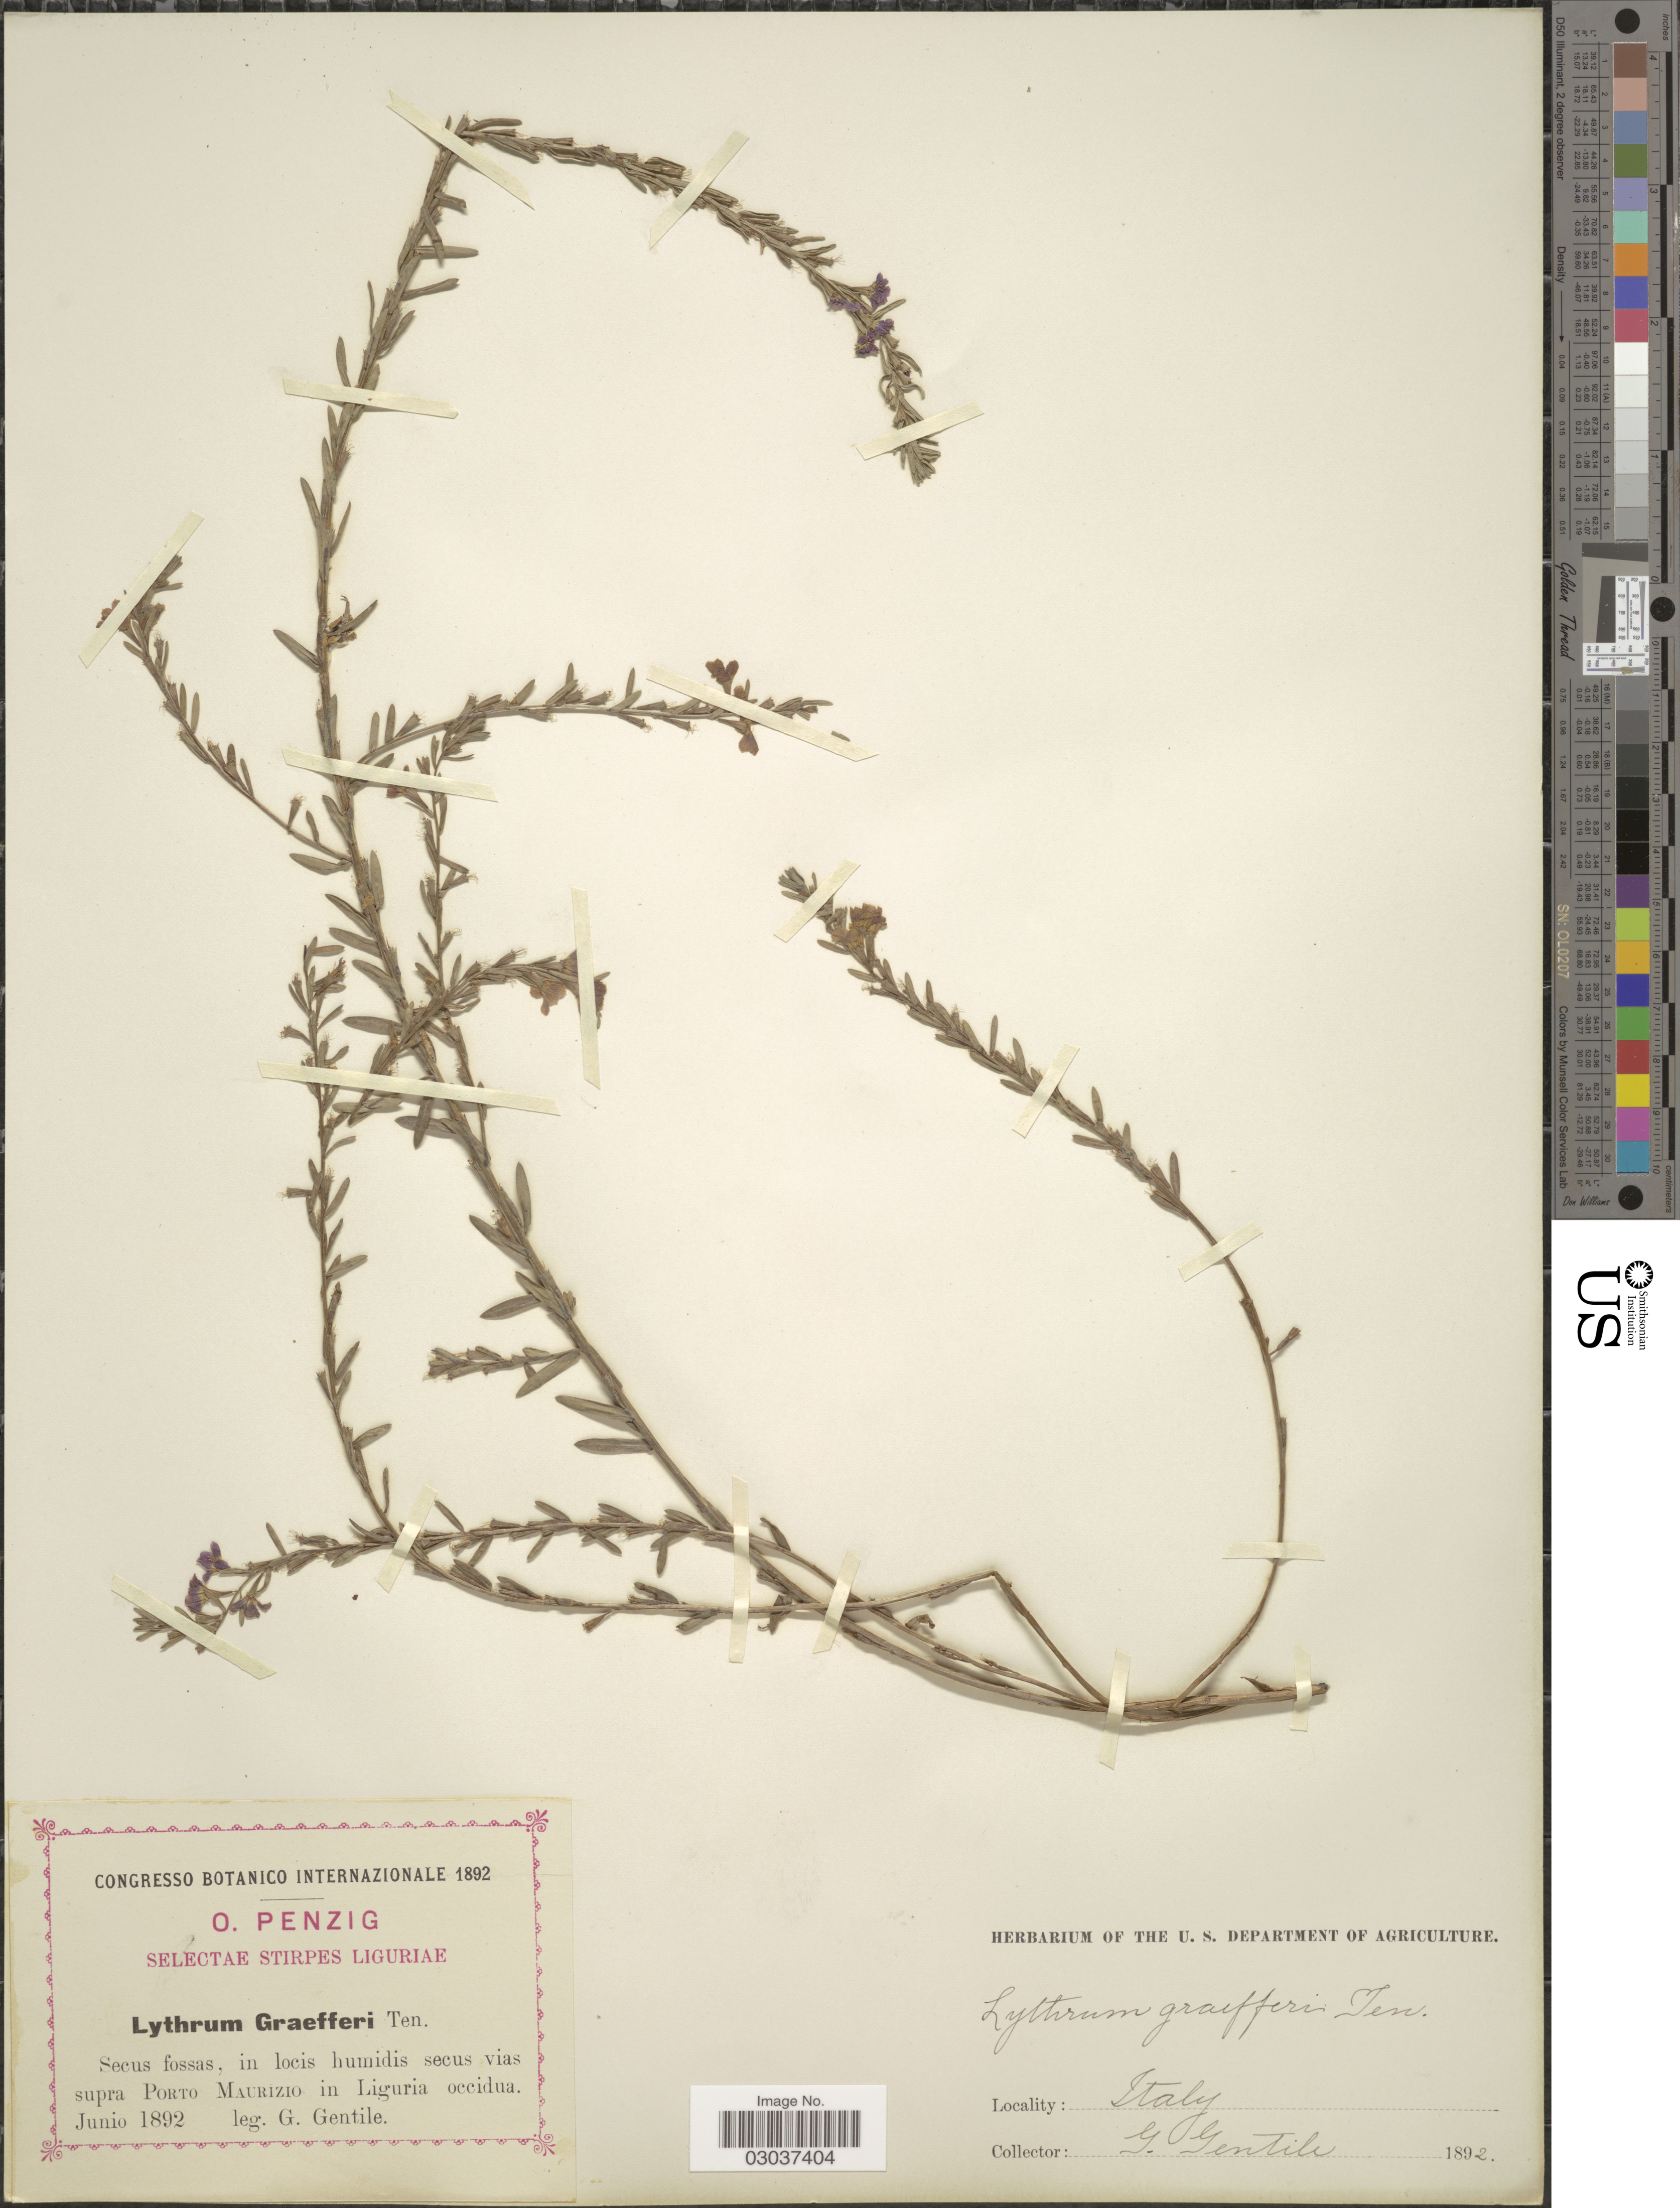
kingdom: Plantae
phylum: Tracheophyta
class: Magnoliopsida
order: Myrtales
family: Lythraceae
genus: Lythrum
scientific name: Lythrum graefferi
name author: Ten.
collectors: G. Gentile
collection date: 1892-06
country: Italy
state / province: Liguria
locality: Secus fossas, in locis humidis secus vias supra Porto Maurizio in Liguria occidua.